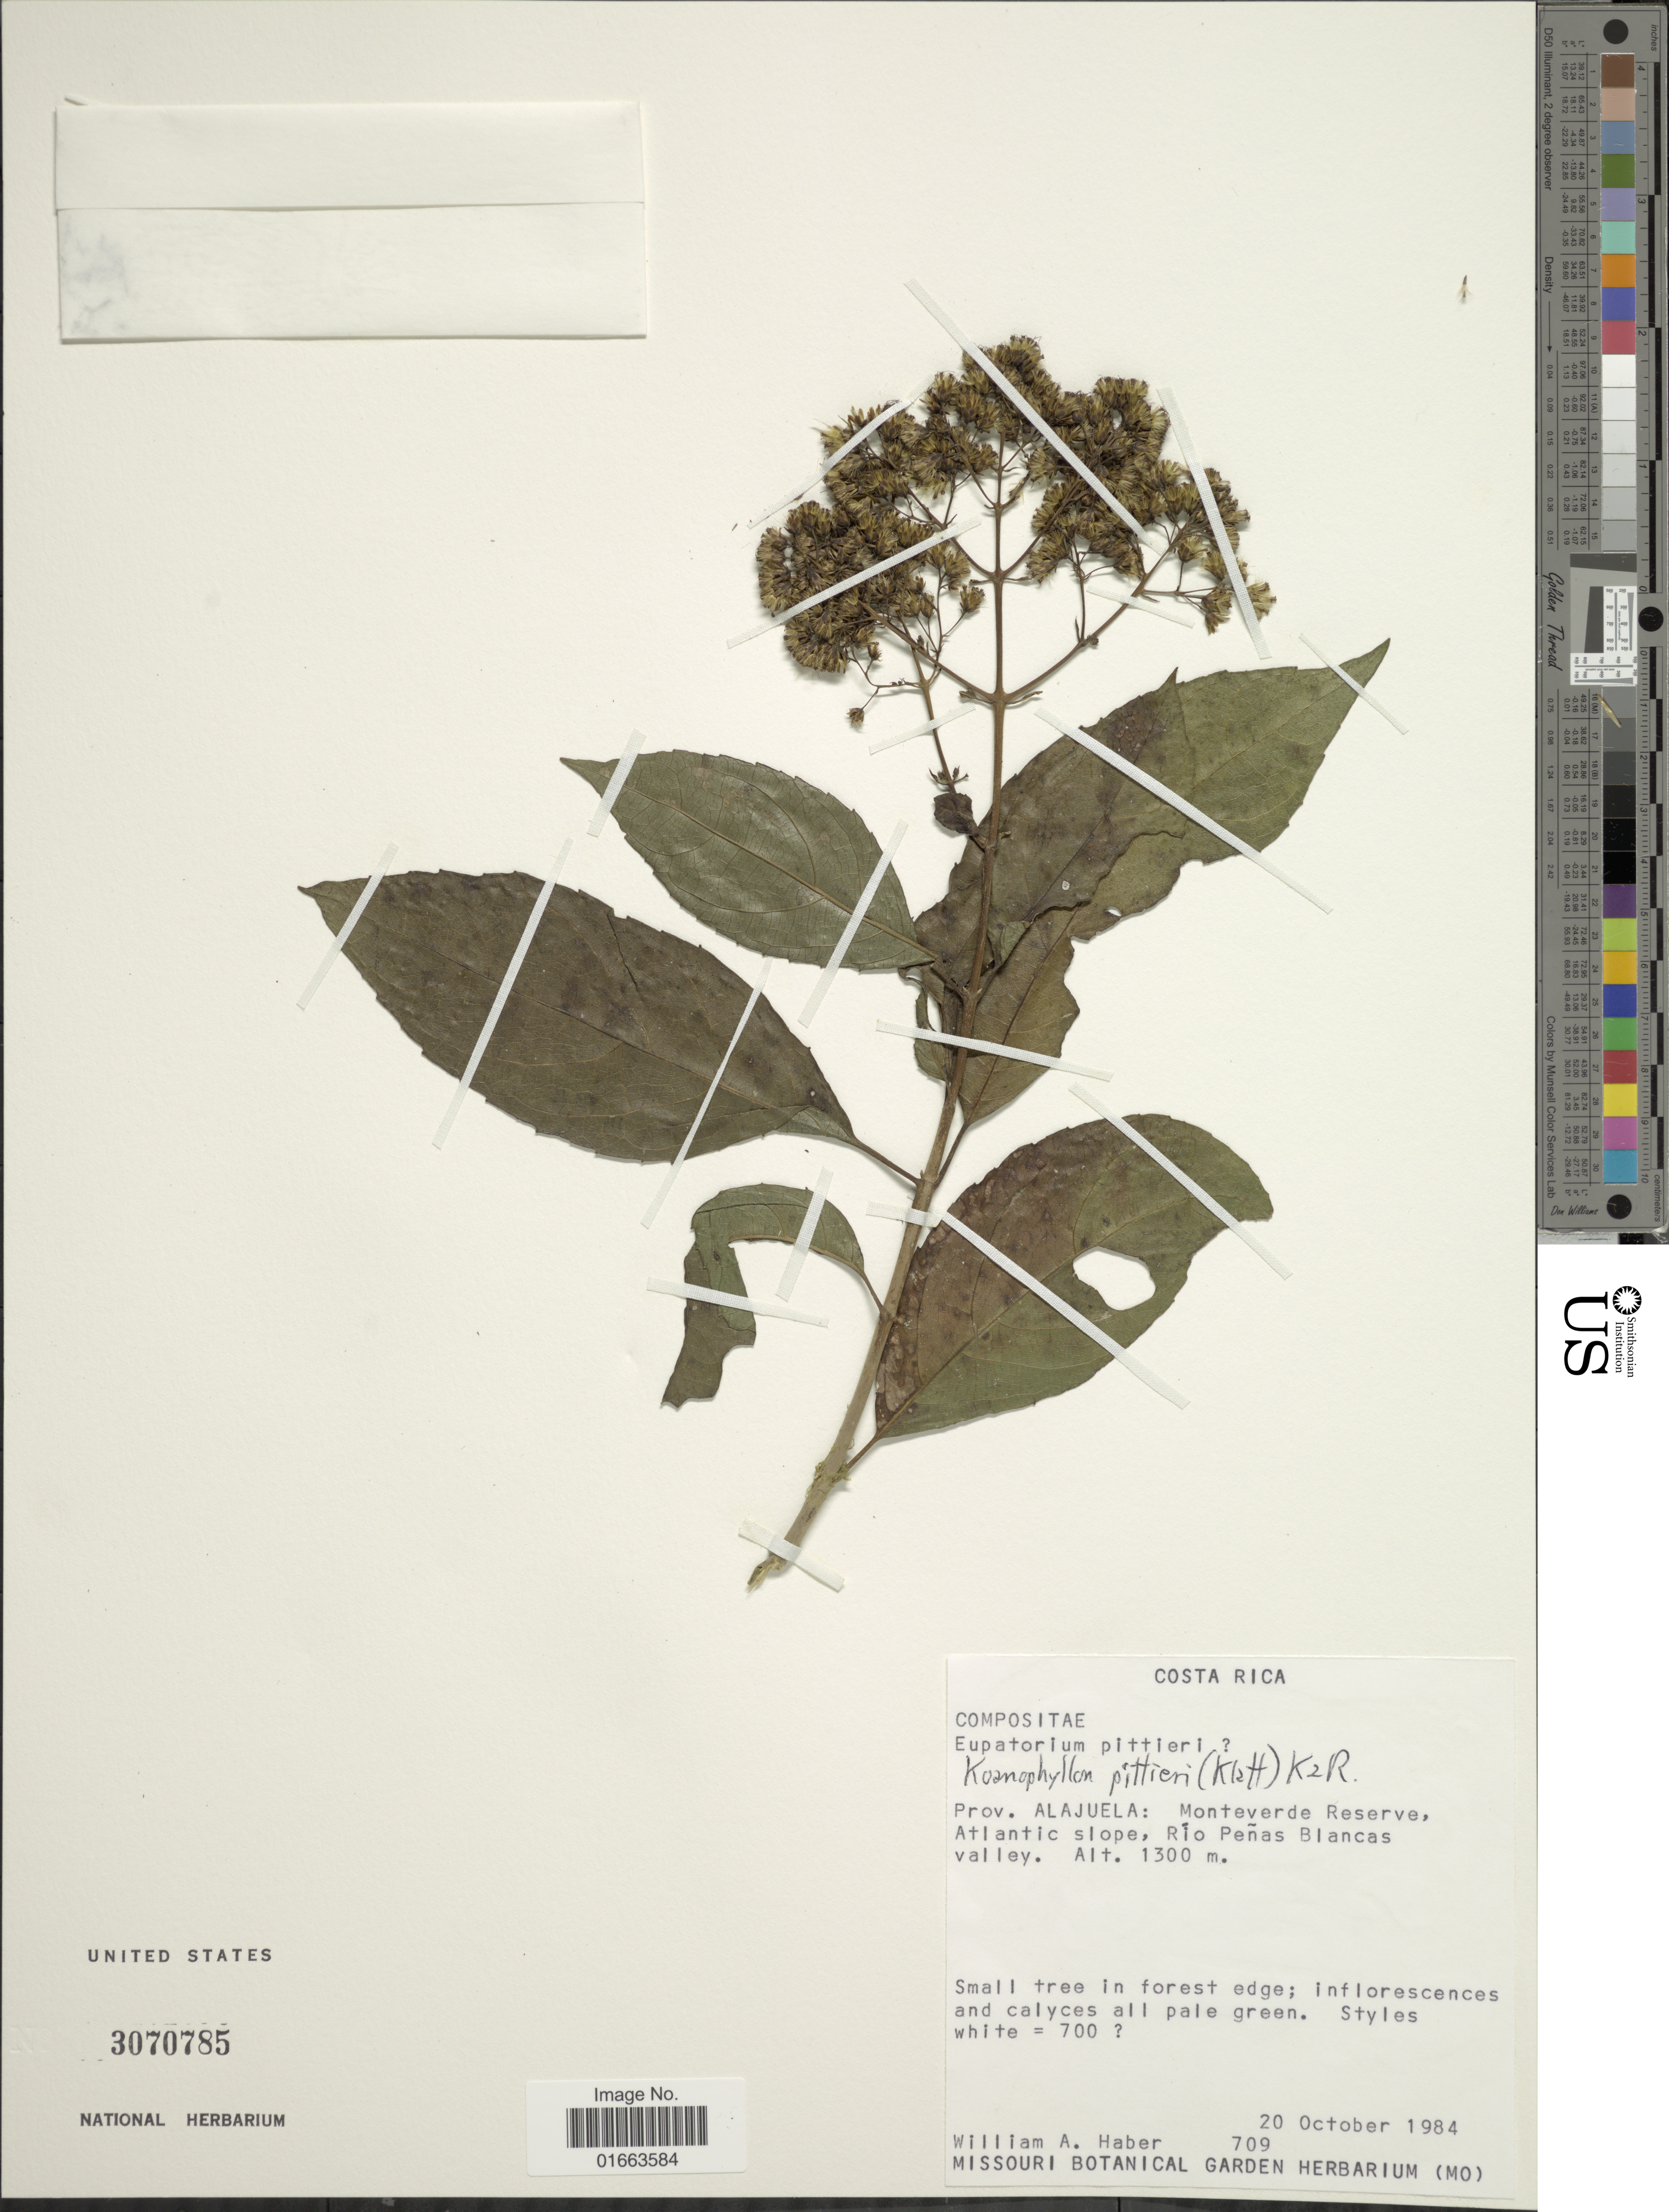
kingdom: Plantae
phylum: Tracheophyta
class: Magnoliopsida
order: Asterales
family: Asteraceae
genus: Koanophyllon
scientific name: Koanophyllon pittieri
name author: (Klatt) R.M. King & H. Rob.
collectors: W. A. Haber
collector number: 709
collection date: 1984-10-20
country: Costa Rica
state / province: Alajuela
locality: Monteverde REserve, Atlantic slope, Río Peñas Blancas valley, small tree in forest edge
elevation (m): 1300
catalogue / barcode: US 3070785